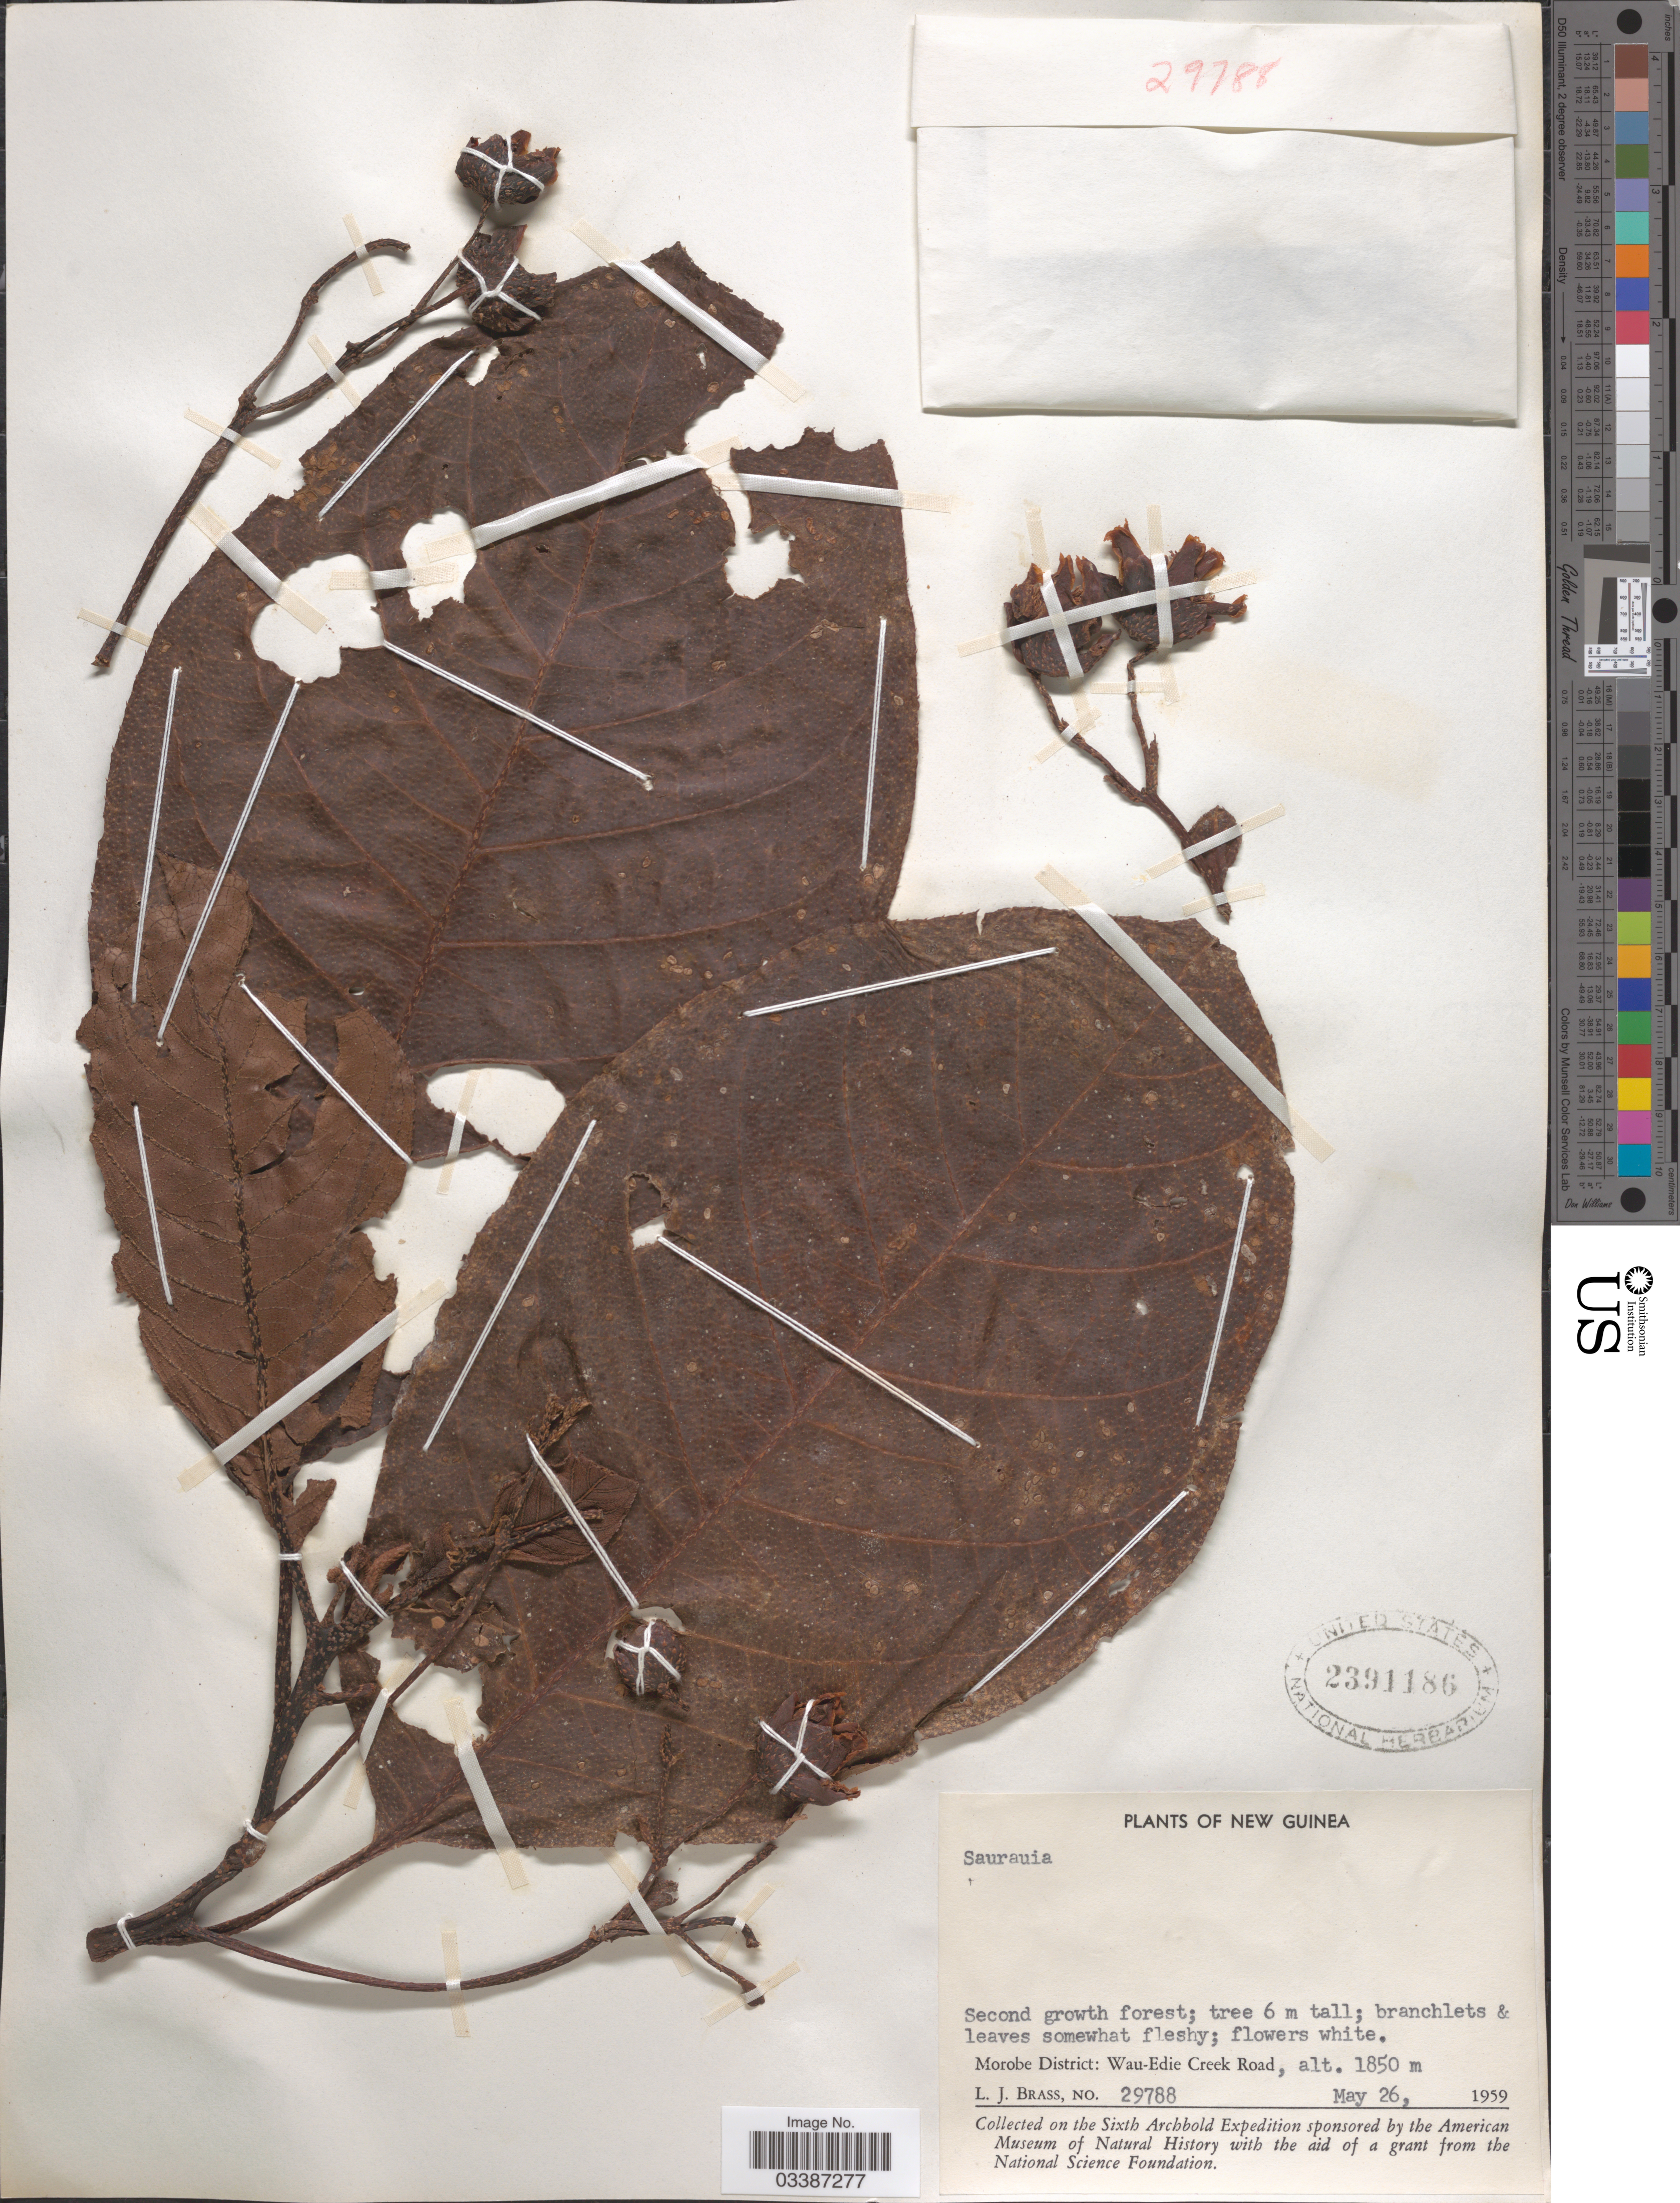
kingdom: Plantae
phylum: Tracheophyta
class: Magnoliopsida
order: Ericales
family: Actinidiaceae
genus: Saurauia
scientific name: Saurauia sp.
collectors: L. J. Brass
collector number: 29788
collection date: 1959-05-26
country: Papua New Guinea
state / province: Morobe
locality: New Guinea. Morobe District: Wau-Edie Creek Road.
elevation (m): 1850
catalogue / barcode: US 2391186